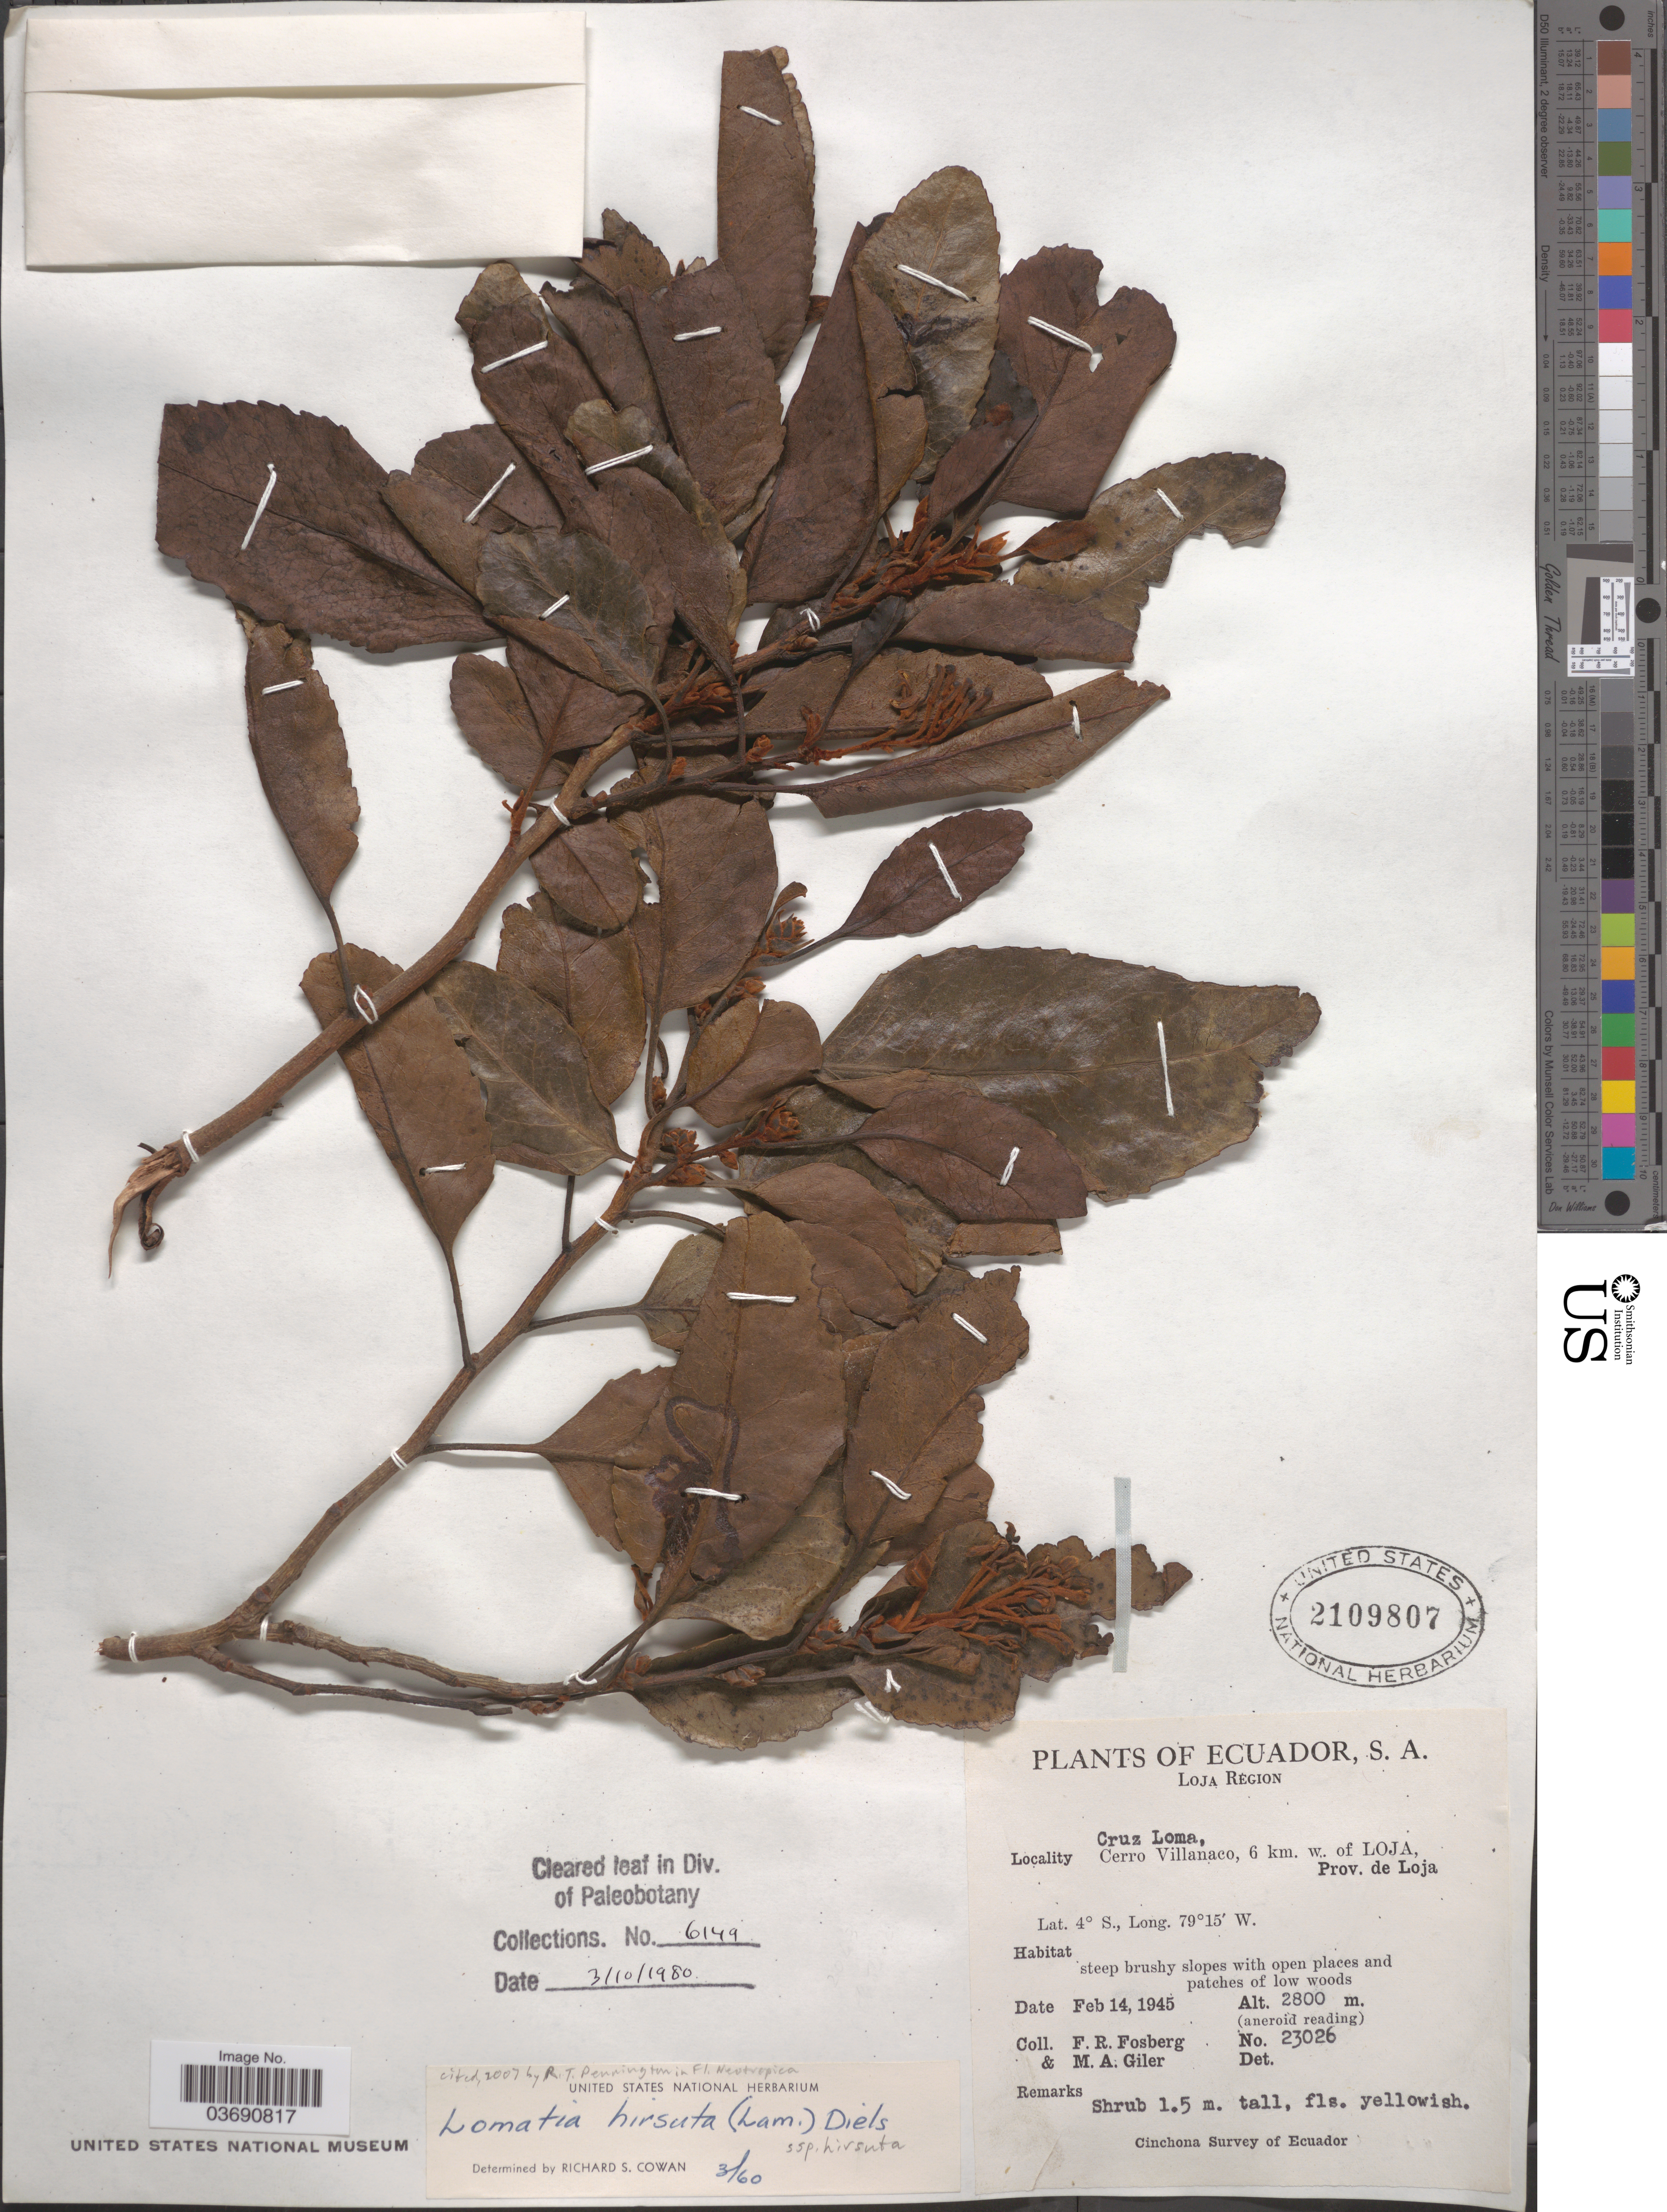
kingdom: Plantae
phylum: Tracheophyta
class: Magnoliopsida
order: Proteales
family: Proteaceae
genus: Lomatia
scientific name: Lomatia hirsuta subsp. hirsuta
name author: (Lam.) Diels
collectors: F. R. Fosberg & M. Giler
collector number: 23026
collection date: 1945-02-14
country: Ecuador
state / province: Loja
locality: Loja Region. Cruz Loma, Cerro Villanaco, 6 km. w. of Loja.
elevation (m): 2800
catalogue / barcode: US 2109807